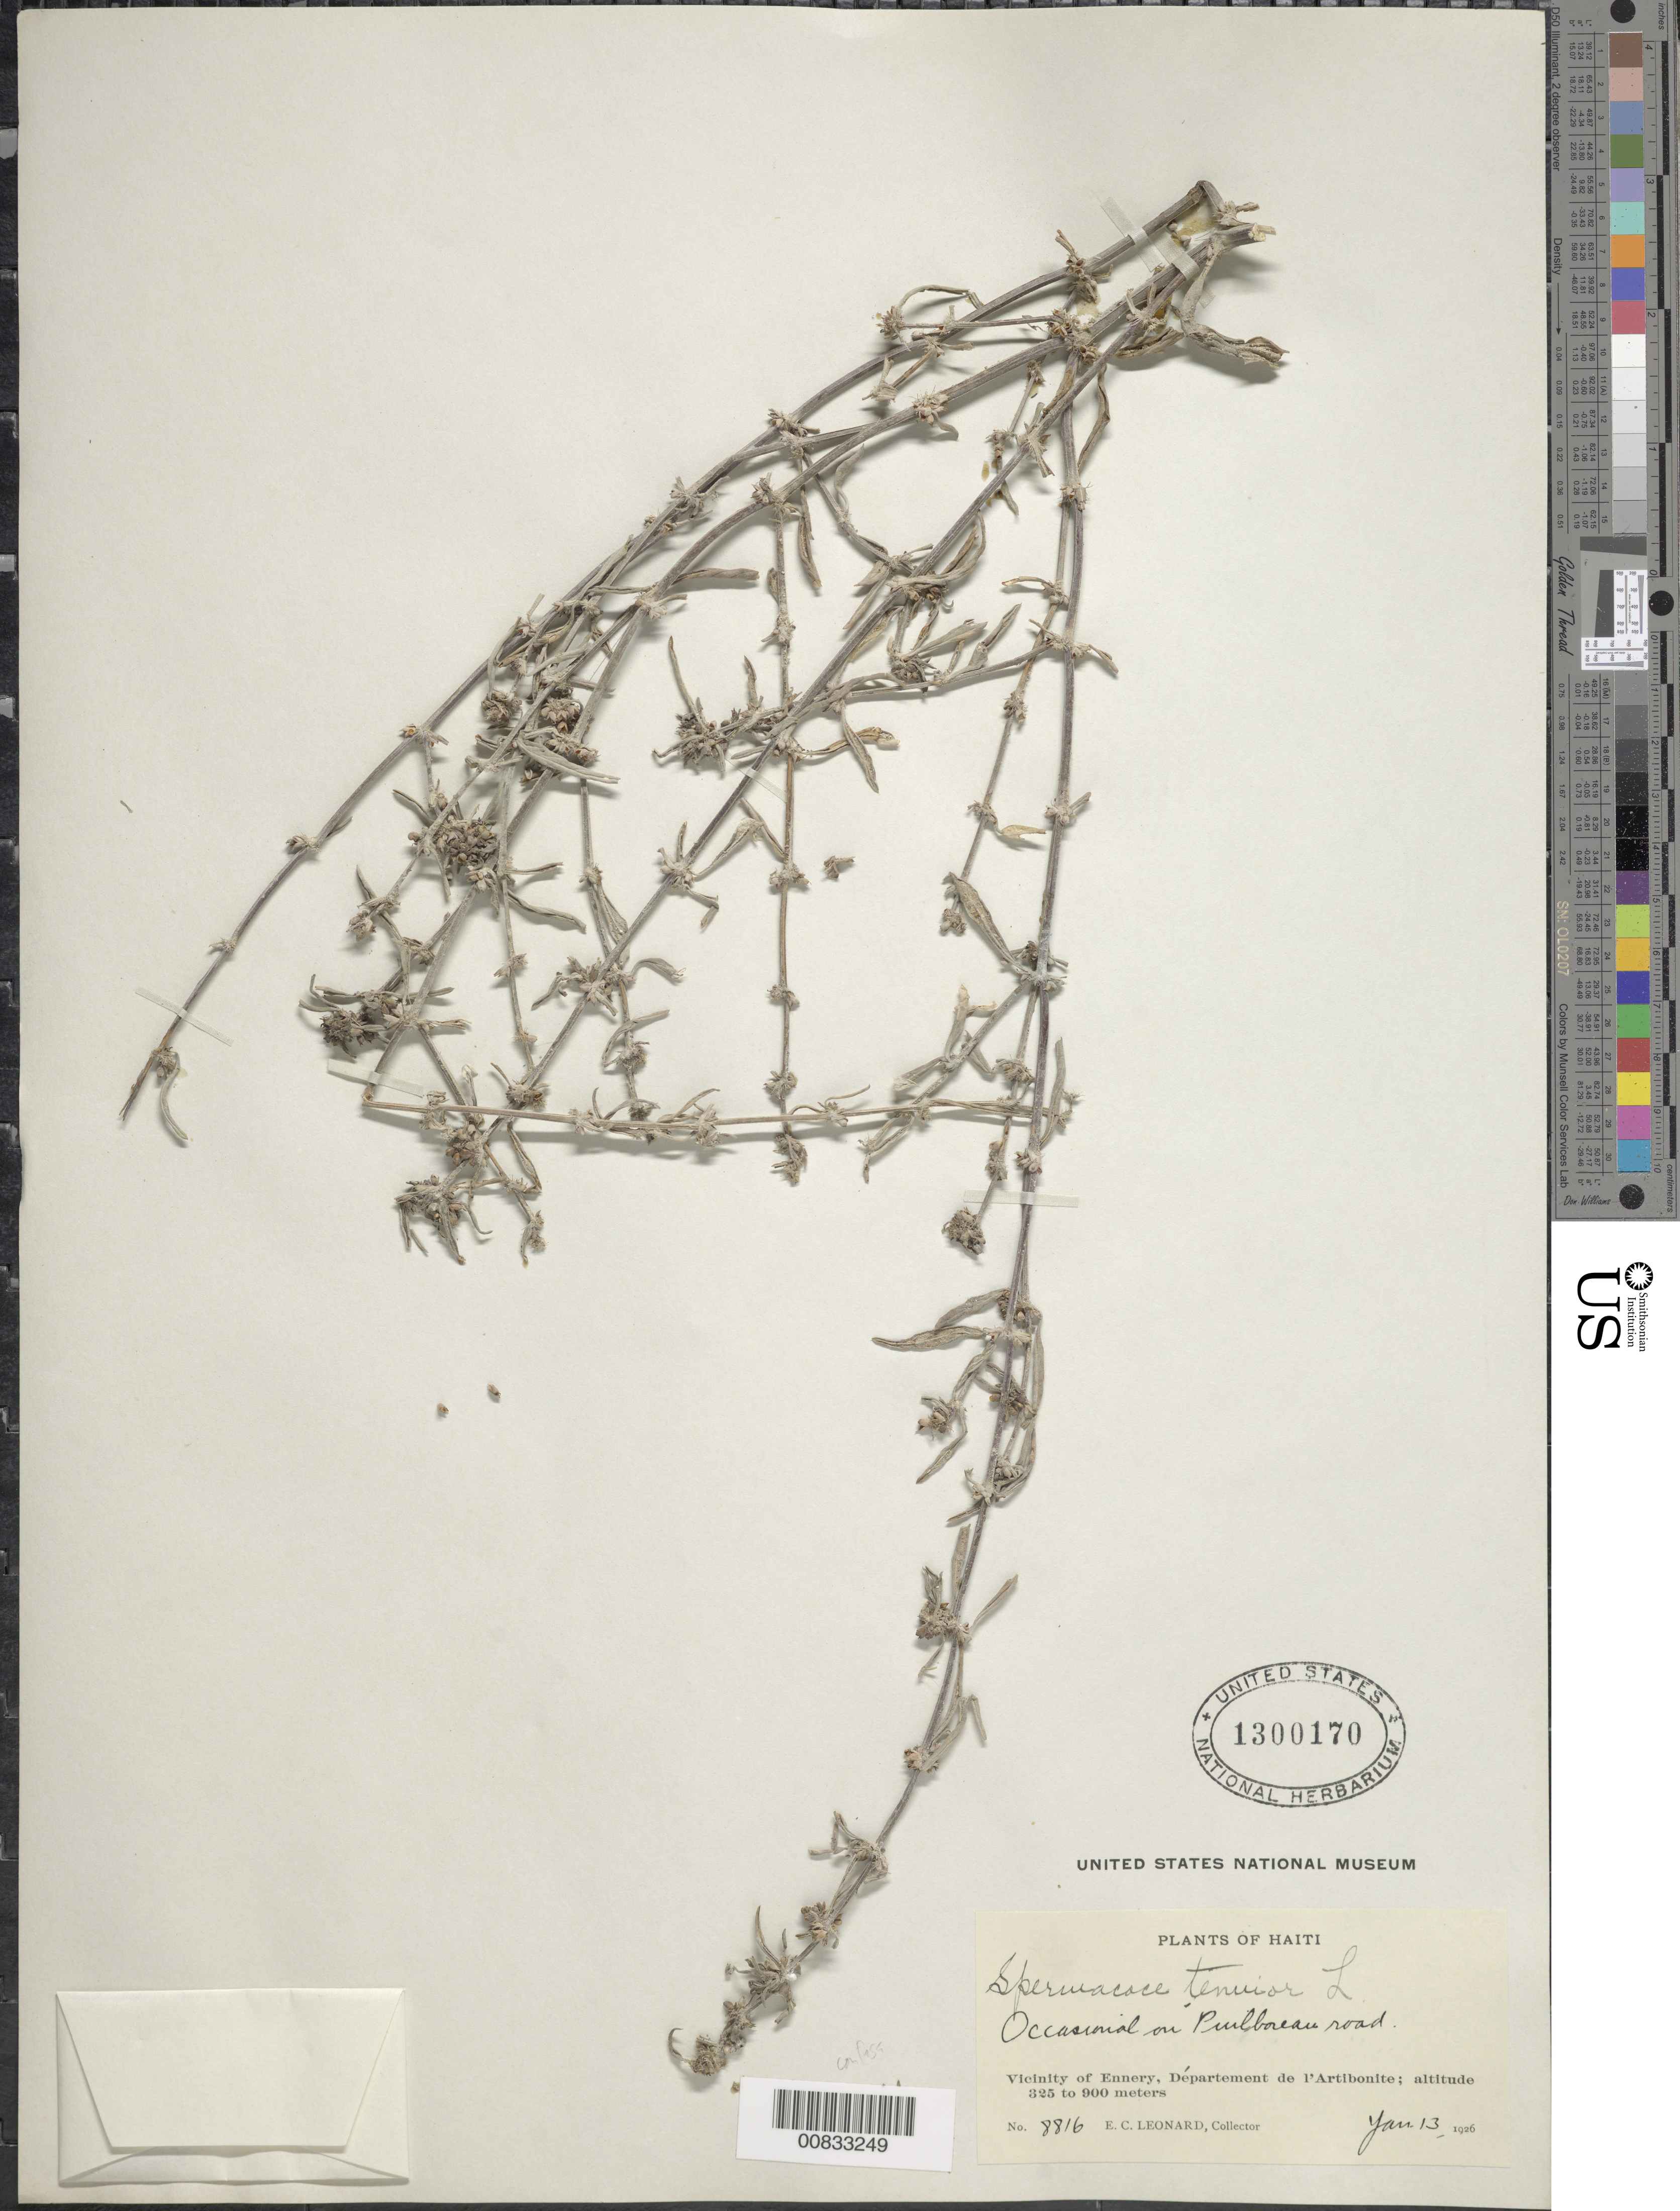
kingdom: Plantae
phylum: Tracheophyta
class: Magnoliopsida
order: Gentianales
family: Rubiaceae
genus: Spermacoce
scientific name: Spermacoce tenuior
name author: L.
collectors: E. C. Leonard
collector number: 8816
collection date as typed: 13 Jan 1926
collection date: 1926-01-13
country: Haiti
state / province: Artibonite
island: Hispaniola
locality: Vicinity of Ennery, Puilboreau Road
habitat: On road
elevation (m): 325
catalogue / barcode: US 1300170